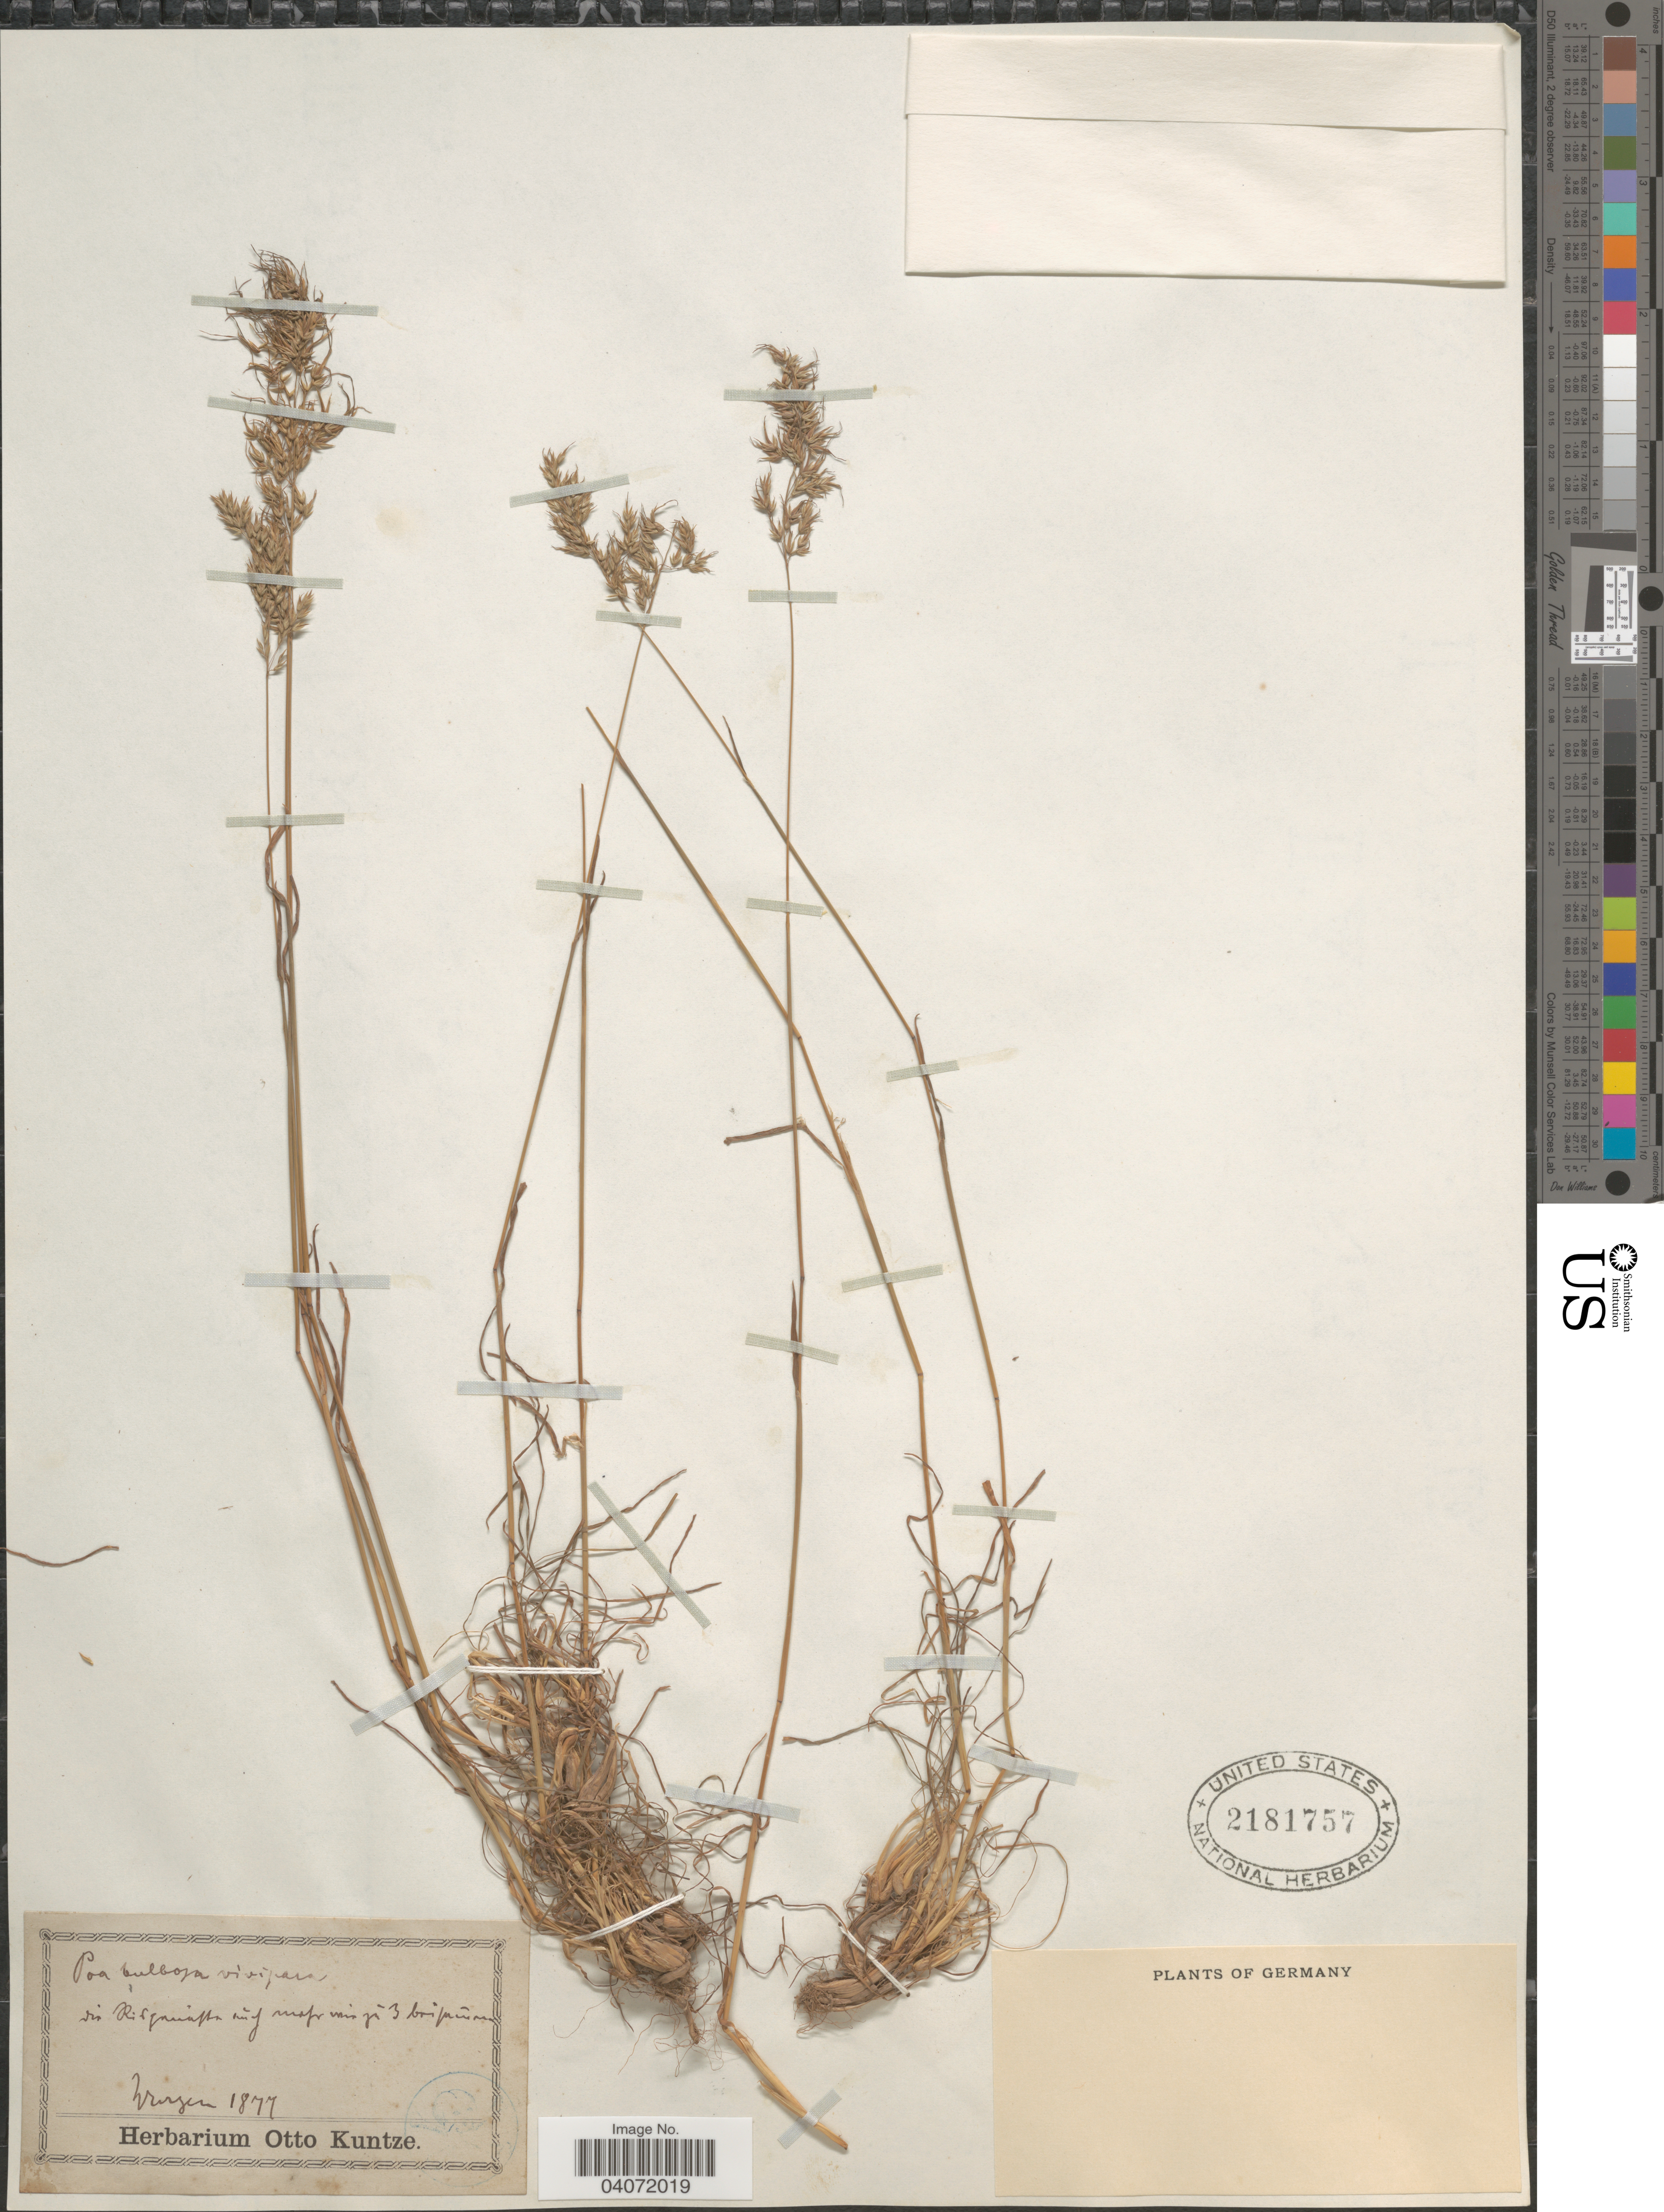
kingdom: Plantae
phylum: Tracheophyta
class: Liliopsida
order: Poales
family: Poaceae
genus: Poa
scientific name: Poa bulbosa subsp. bulbosa var. vivipara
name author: Koeler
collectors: Krugen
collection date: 1877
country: Germany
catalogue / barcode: US 2181757